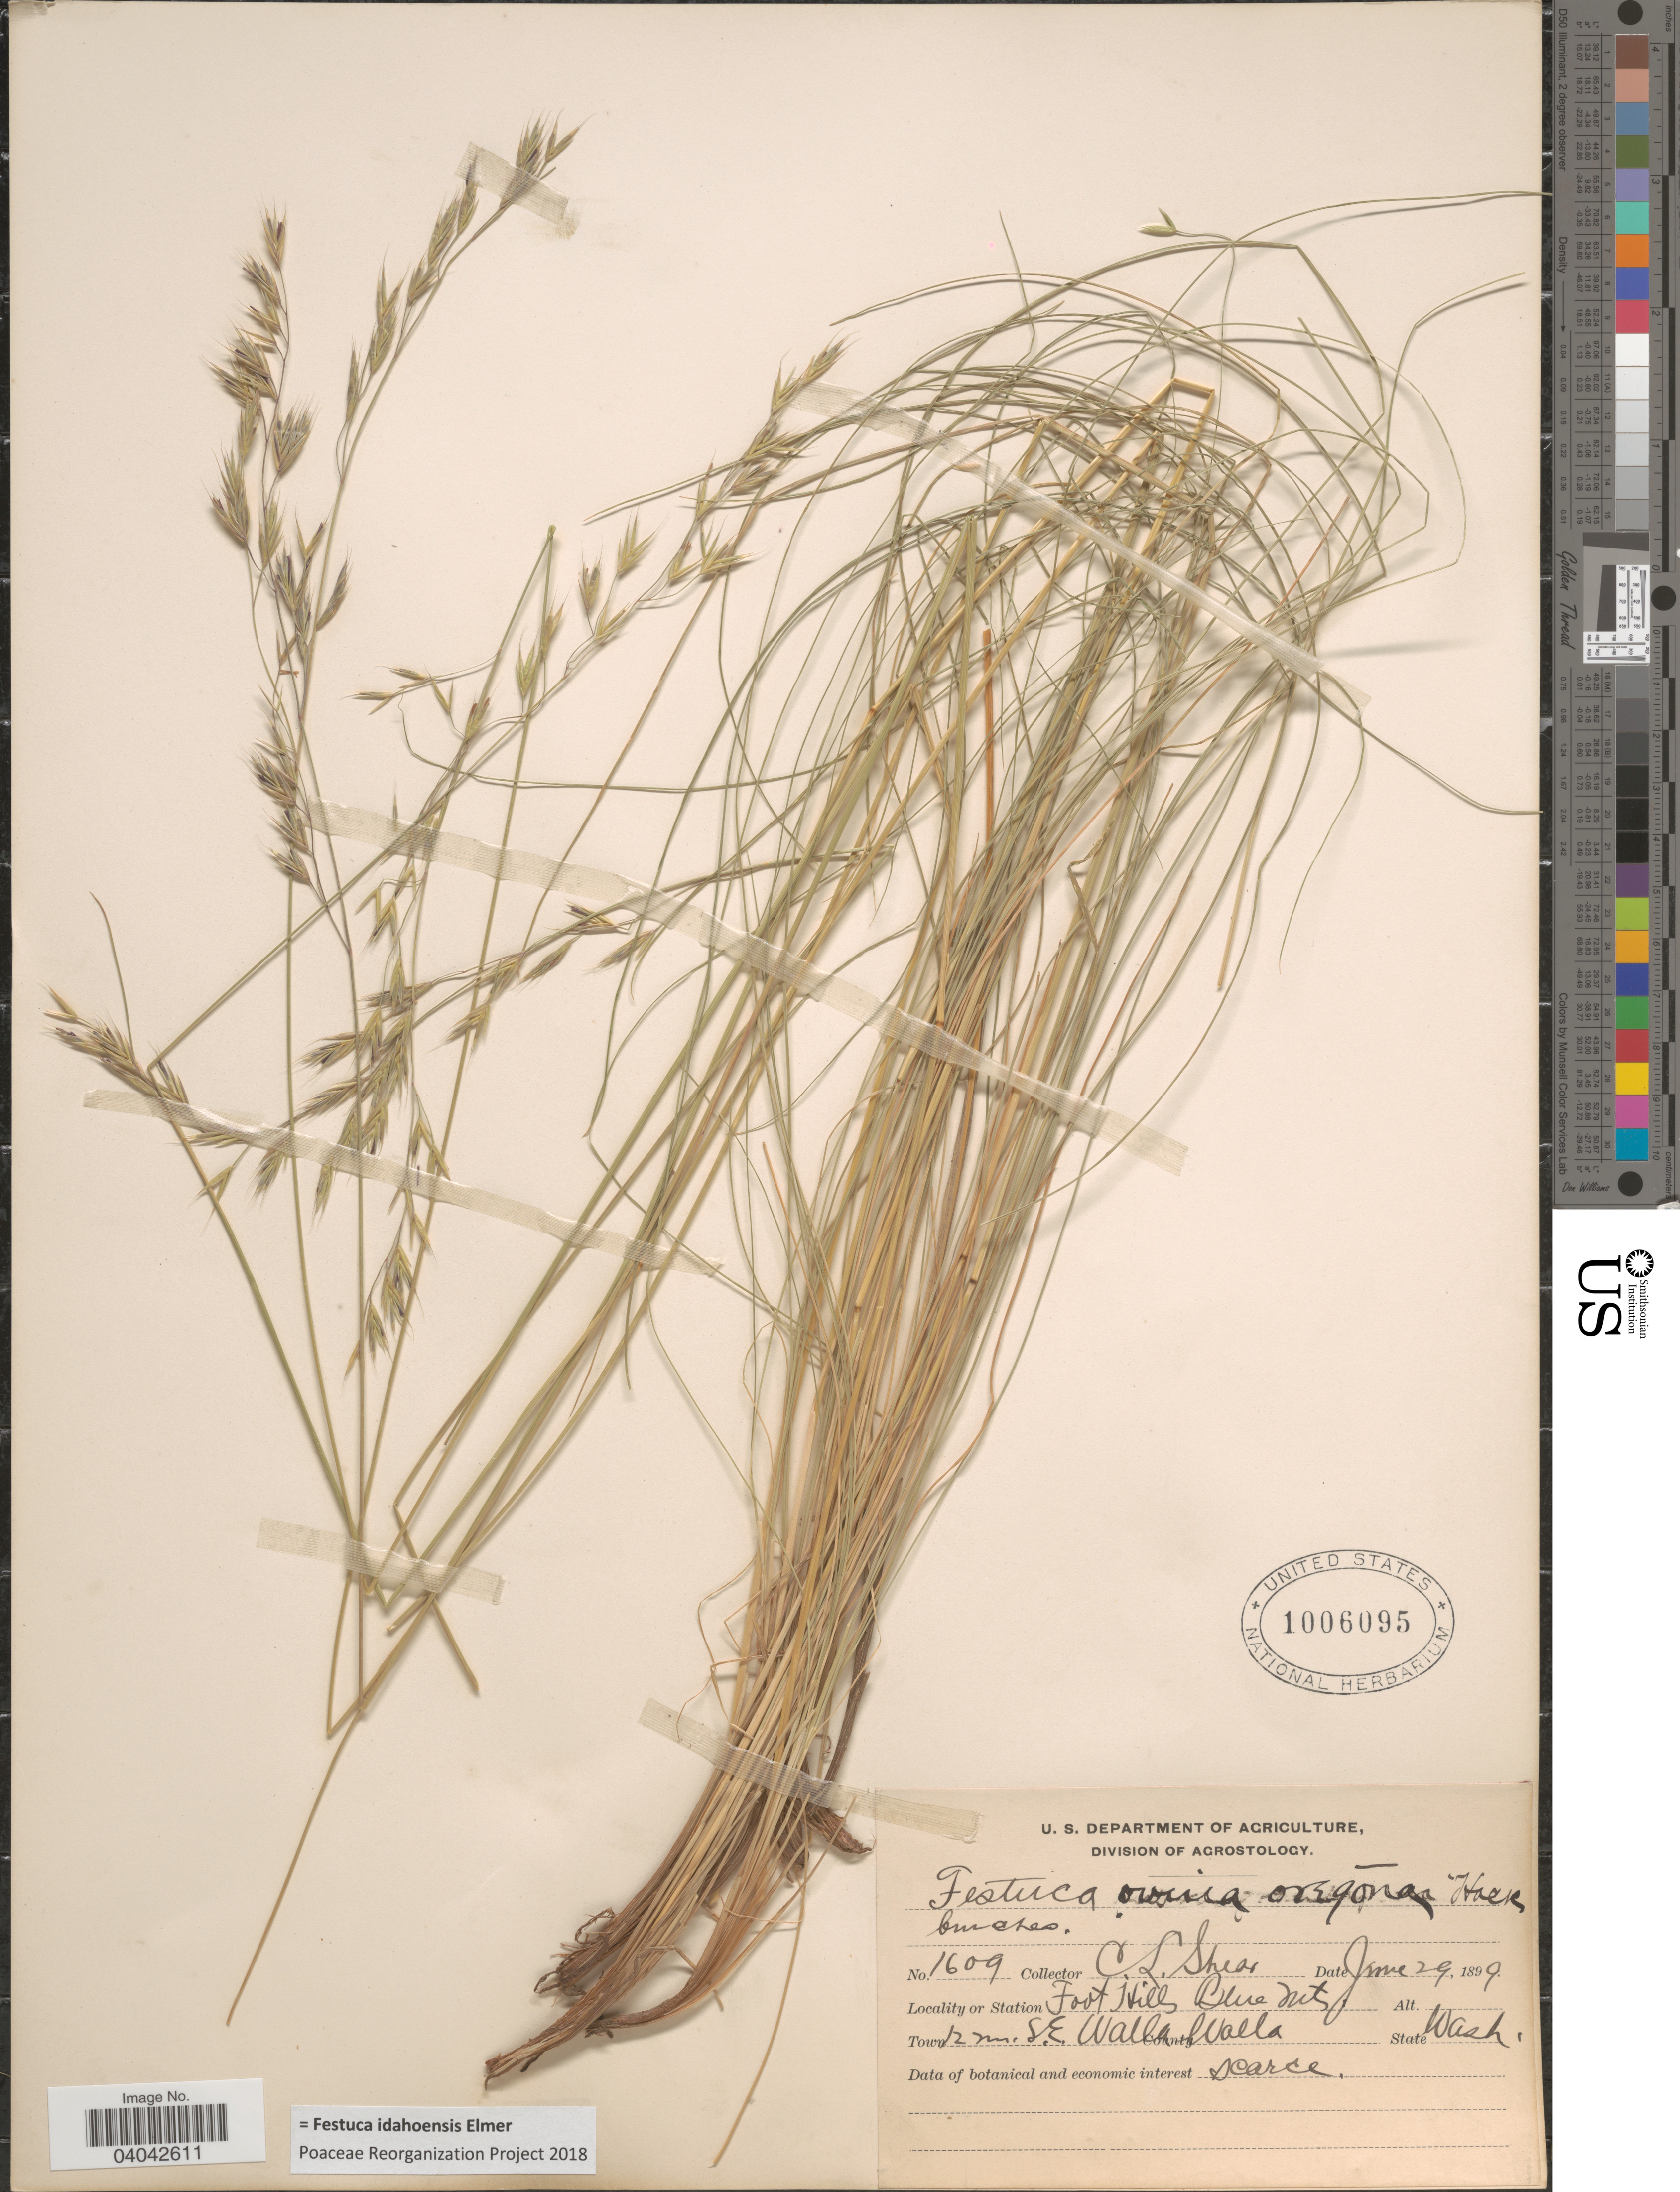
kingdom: Plantae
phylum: Tracheophyta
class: Liliopsida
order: Poales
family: Poaceae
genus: Festuca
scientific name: Festuca idahoensis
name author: Elmer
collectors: C. L. Shear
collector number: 1609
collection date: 1899-06-29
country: United States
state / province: Washington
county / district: Walla Walla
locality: Foot Hills Blue Mts. Town 12 mi. S.E. Walla Walla.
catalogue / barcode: US 1006095